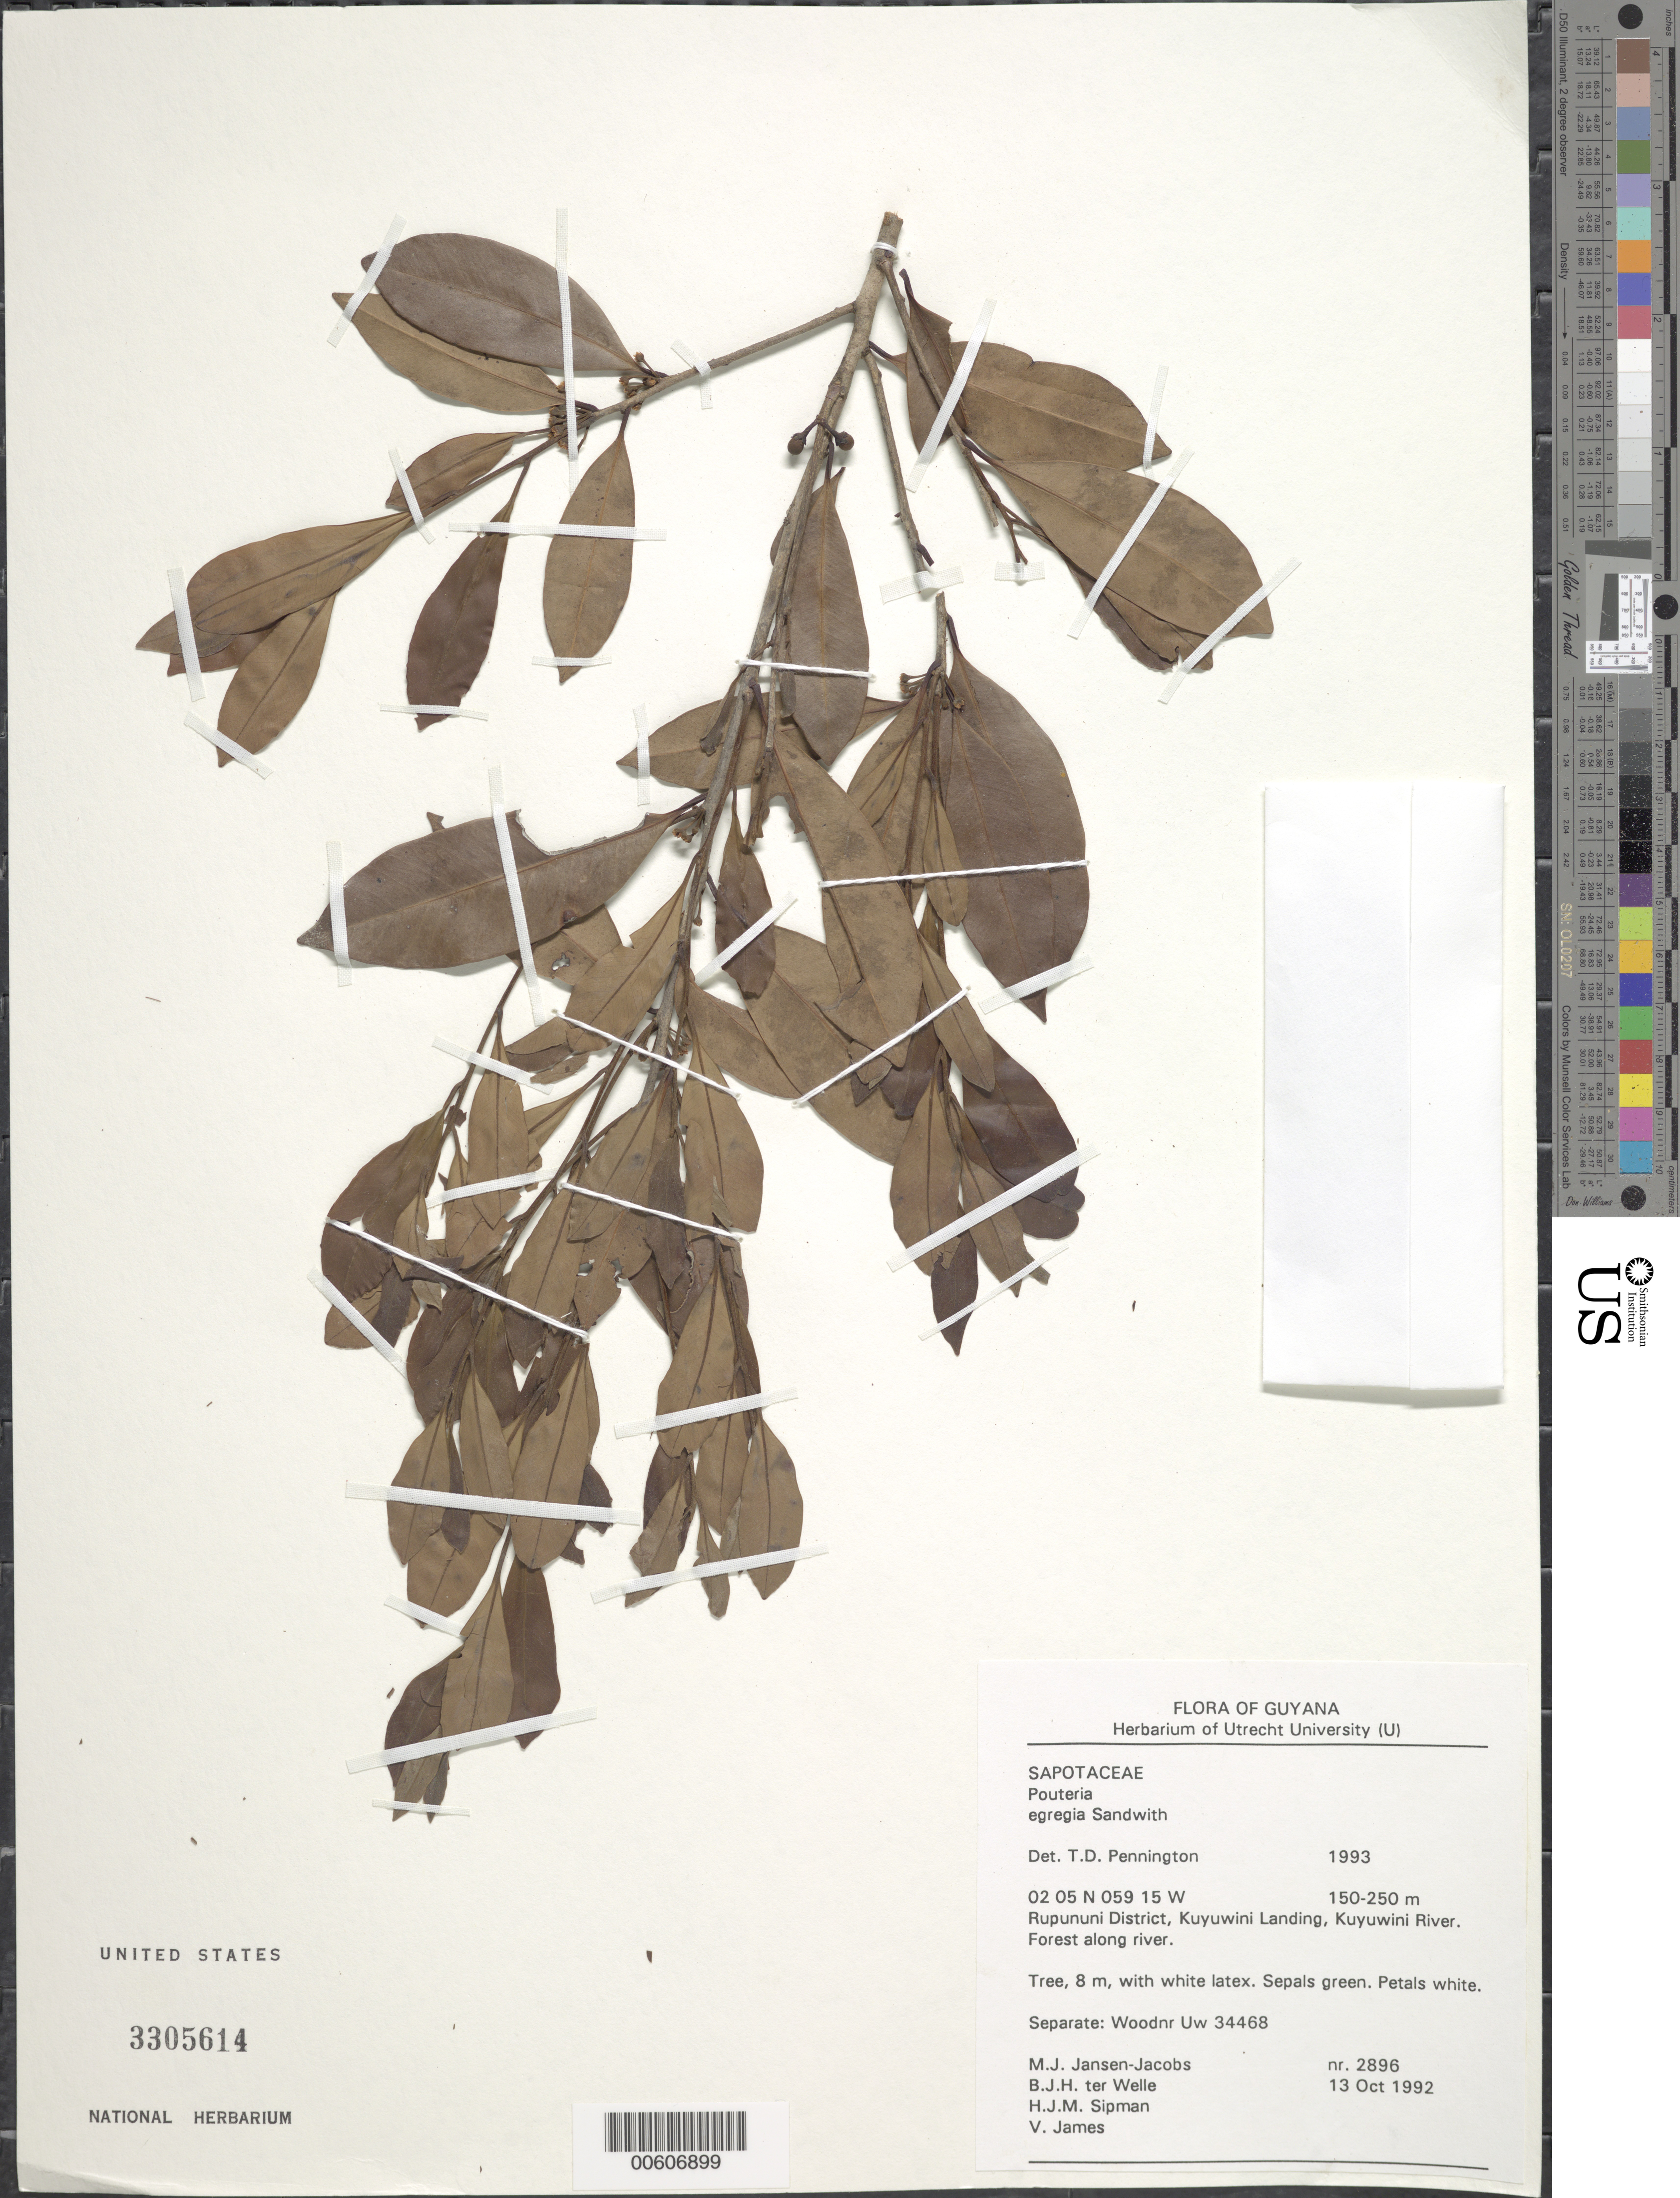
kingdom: Plantae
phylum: Tracheophyta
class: Magnoliopsida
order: Ericales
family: Sapotaceae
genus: Pouteria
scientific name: Pouteria egregia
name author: Sandwith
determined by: Pennington, T. D., (K)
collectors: M. J. Jansen-Jacobs, B. Welle, H. J. M. Sipman & V. James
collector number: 2896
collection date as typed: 13-Oct-92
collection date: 1992-10-13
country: Guyana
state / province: U. Takutu-U. Essequibo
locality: Kuyuwini Landing, Kuyuwini River, Rupununi District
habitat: Forest along river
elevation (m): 150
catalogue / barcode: US 3305614